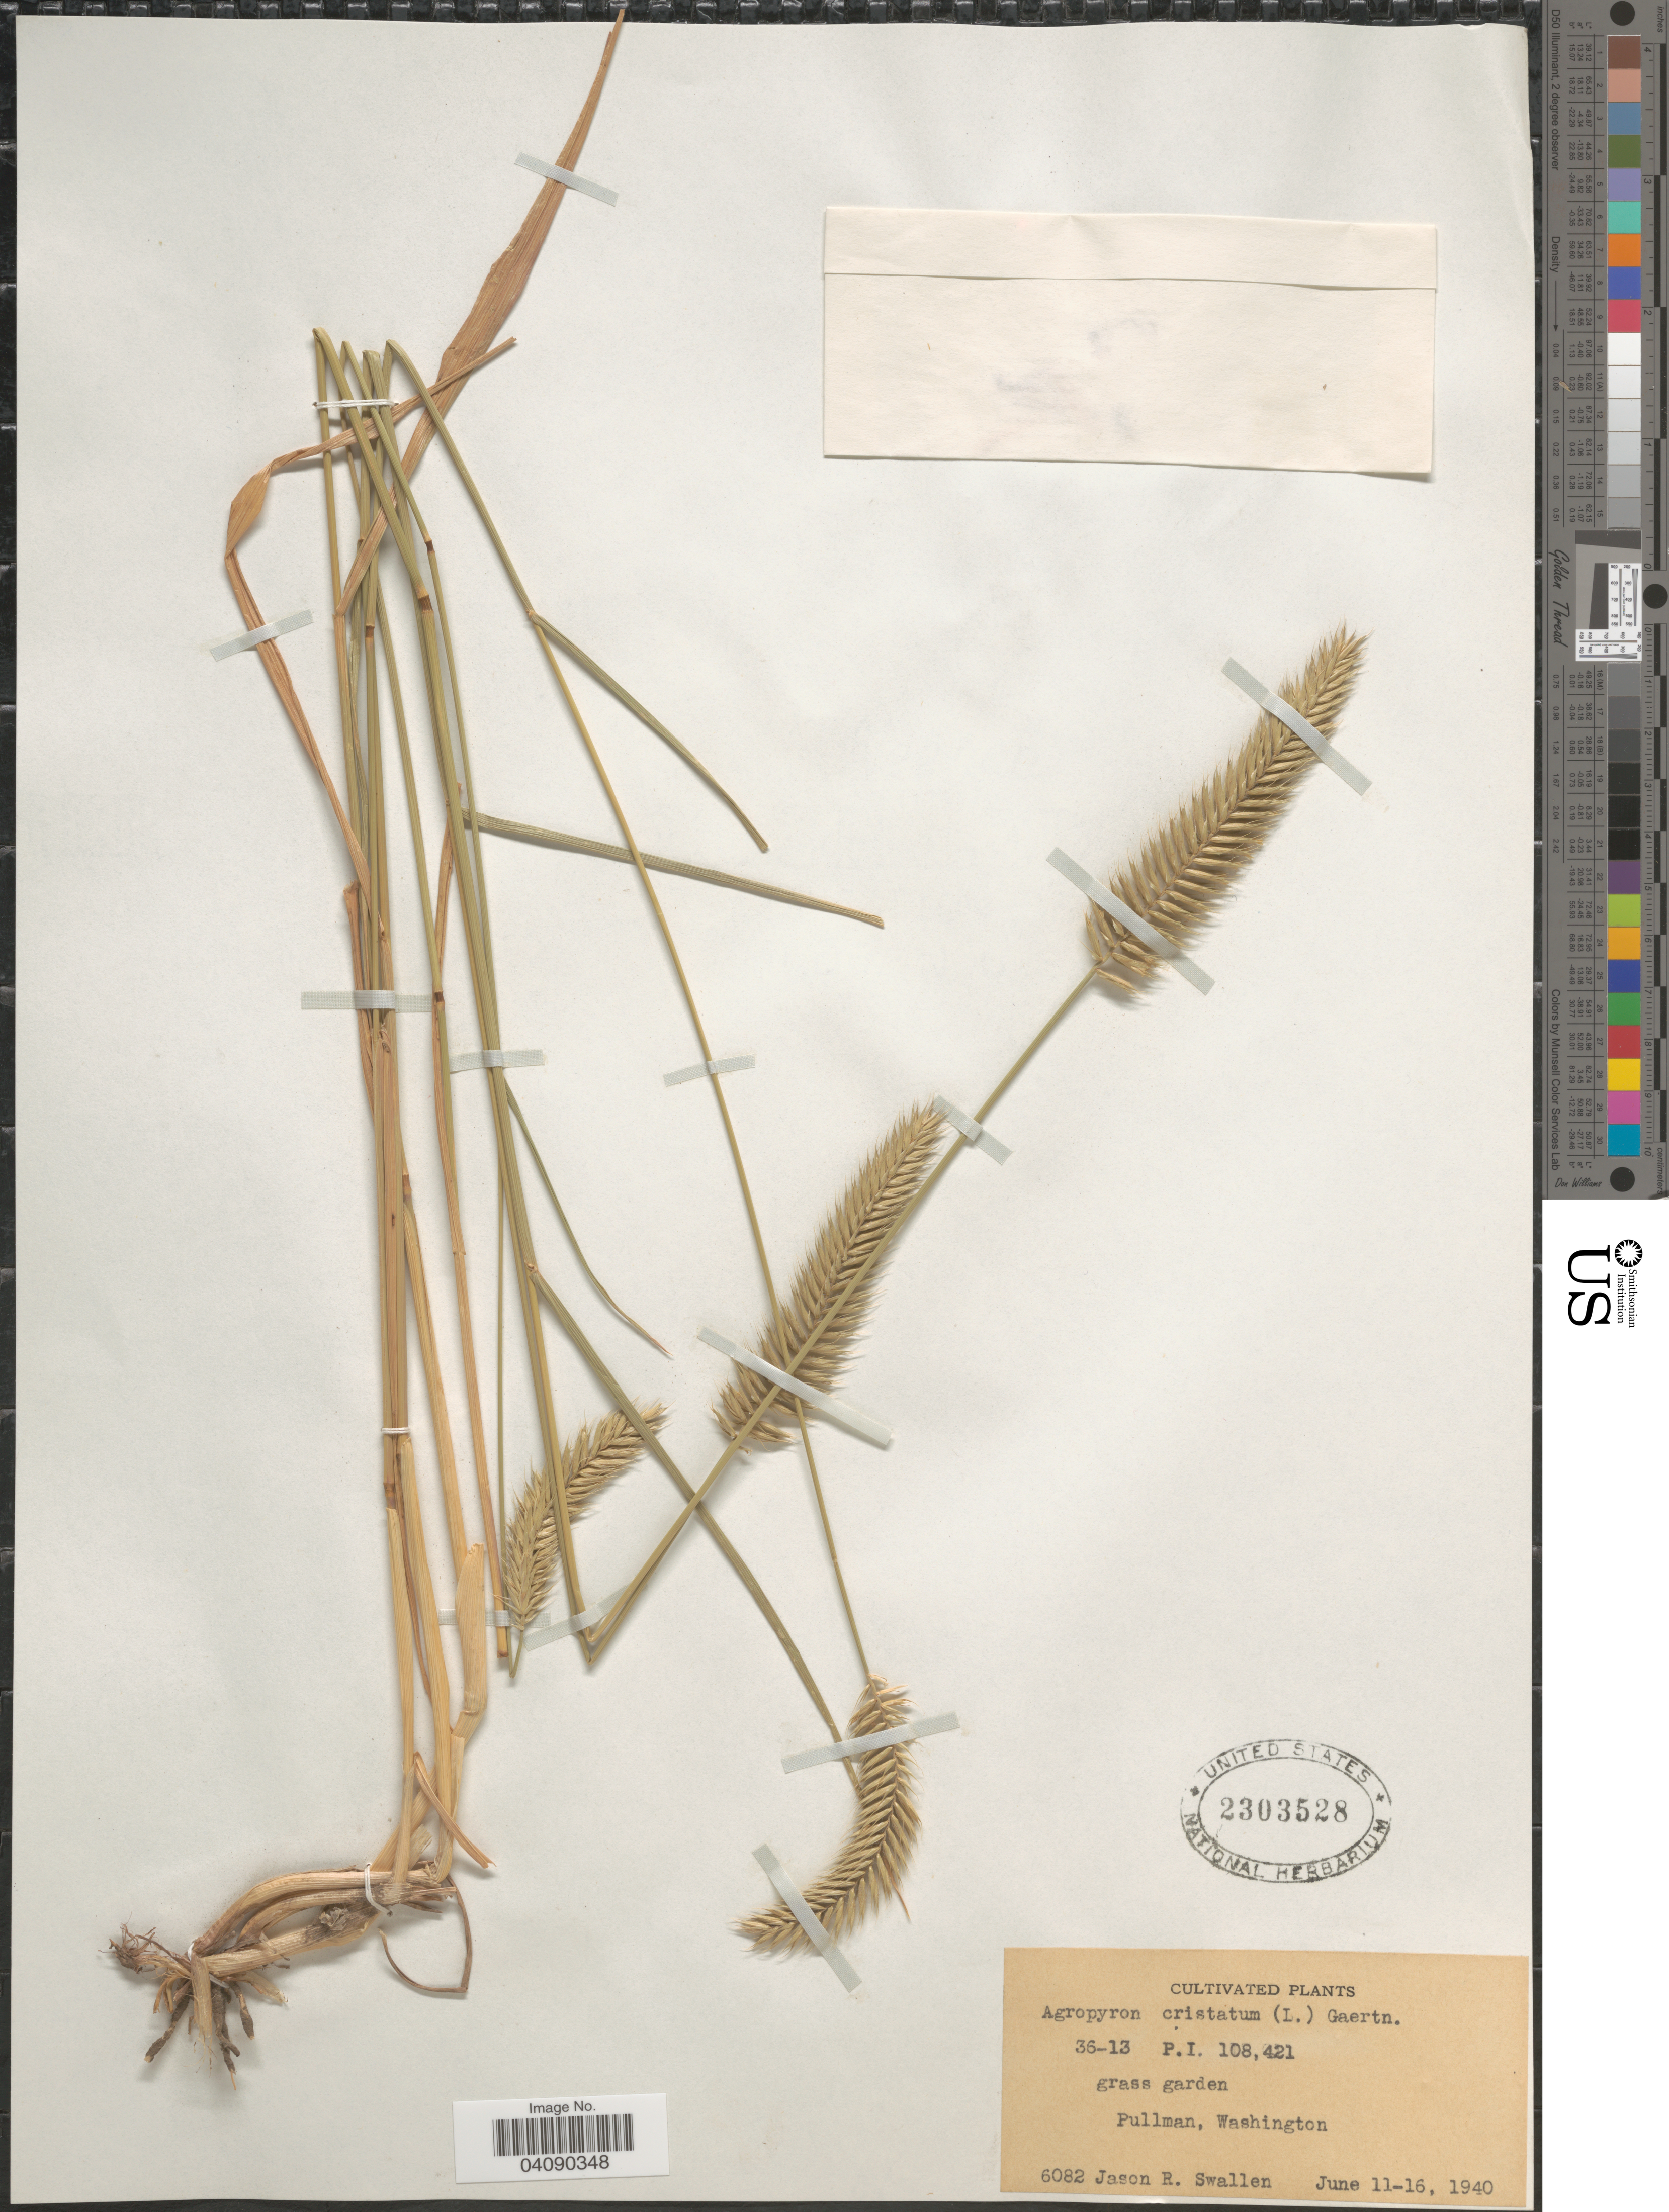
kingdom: Plantae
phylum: Tracheophyta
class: Liliopsida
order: Poales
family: Poaceae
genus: Agropyron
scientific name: Agropyron cristatum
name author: (L.) Gaertn.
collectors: J. R. Swallen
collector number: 6082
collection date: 1940-06-11/1940-06-16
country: United States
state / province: Washington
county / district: Whitman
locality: Grass garden. Pullman.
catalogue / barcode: US 2303528